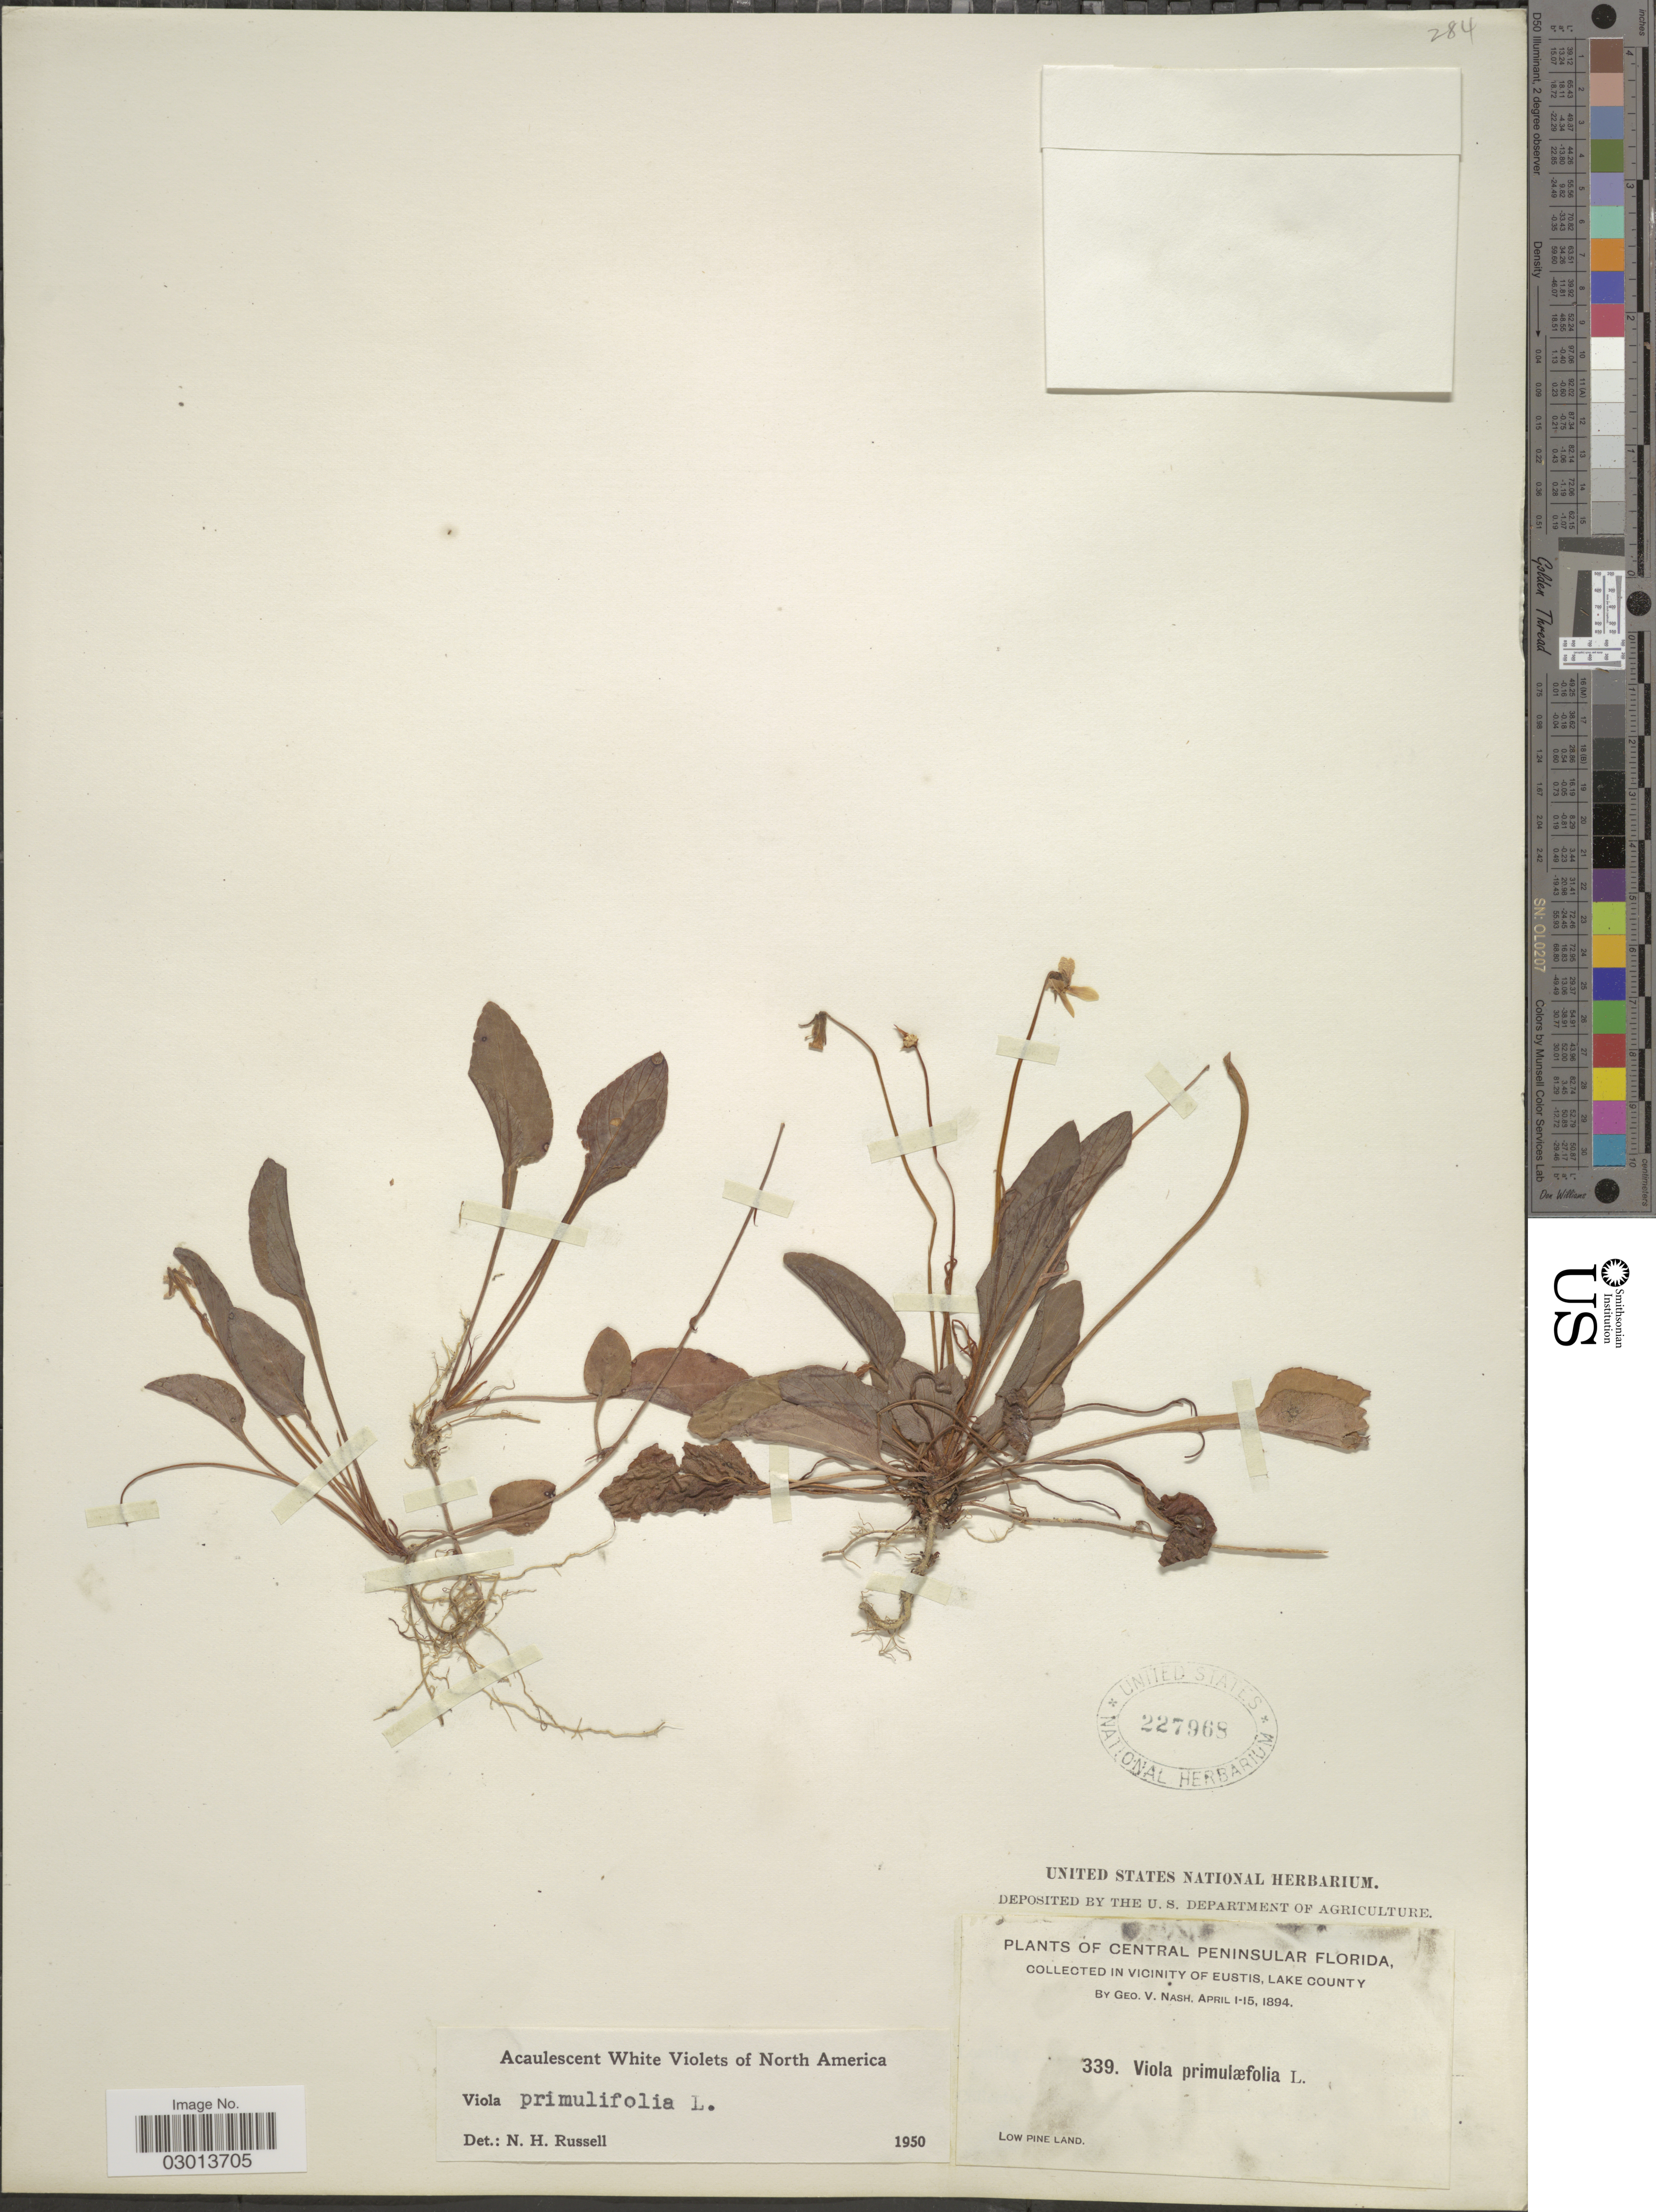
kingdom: Plantae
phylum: Tracheophyta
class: Magnoliopsida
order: Malpighiales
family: Violaceae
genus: Viola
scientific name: Viola primulifolia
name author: L.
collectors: G. V. Nash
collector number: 339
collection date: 1894-04-01/1894-04-15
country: United States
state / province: Florida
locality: Central Peninsular Florida, in vicinity of Eustis, Lake County.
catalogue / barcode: US 227968